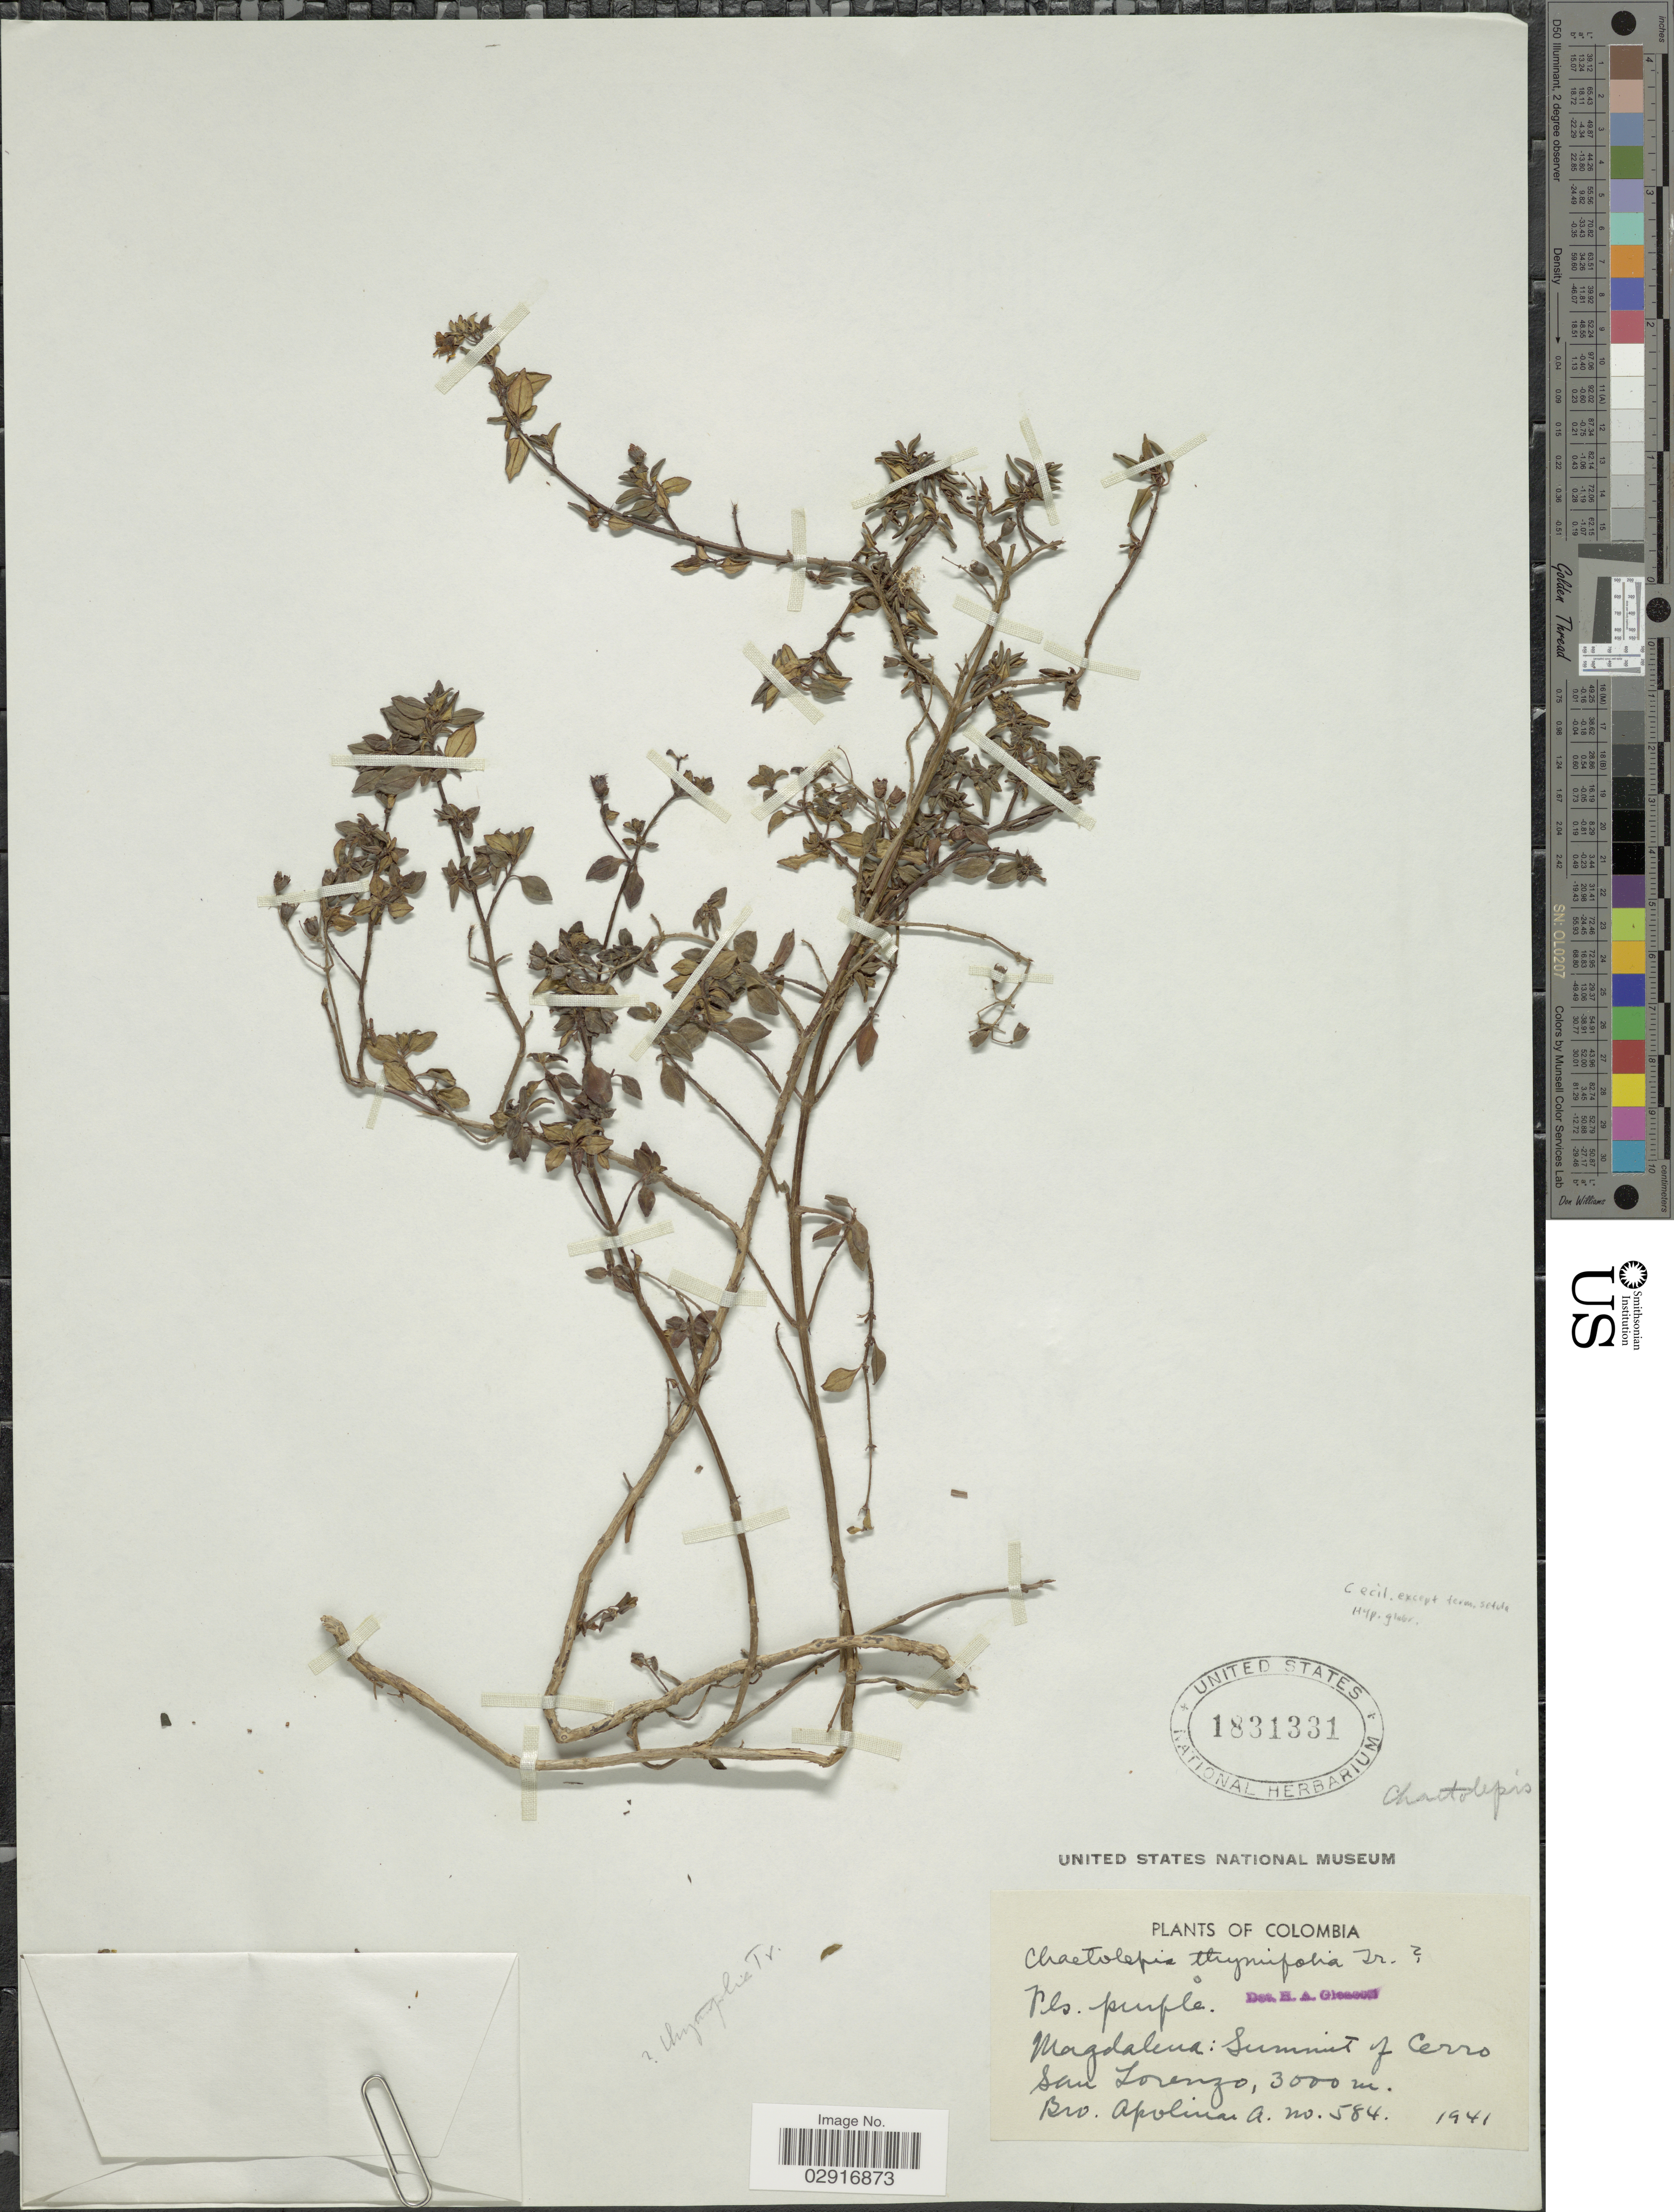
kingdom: Plantae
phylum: Tracheophyta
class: Magnoliopsida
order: Myrtales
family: Melastomataceae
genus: Chaetolepis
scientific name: Chaetolepis thymifolia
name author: Triana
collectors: Bro. Apolinar A.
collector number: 584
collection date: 1941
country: Colombia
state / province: Magdalena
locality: Summit of Cerro San Lorenzo.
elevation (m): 3000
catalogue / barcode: US 1831331